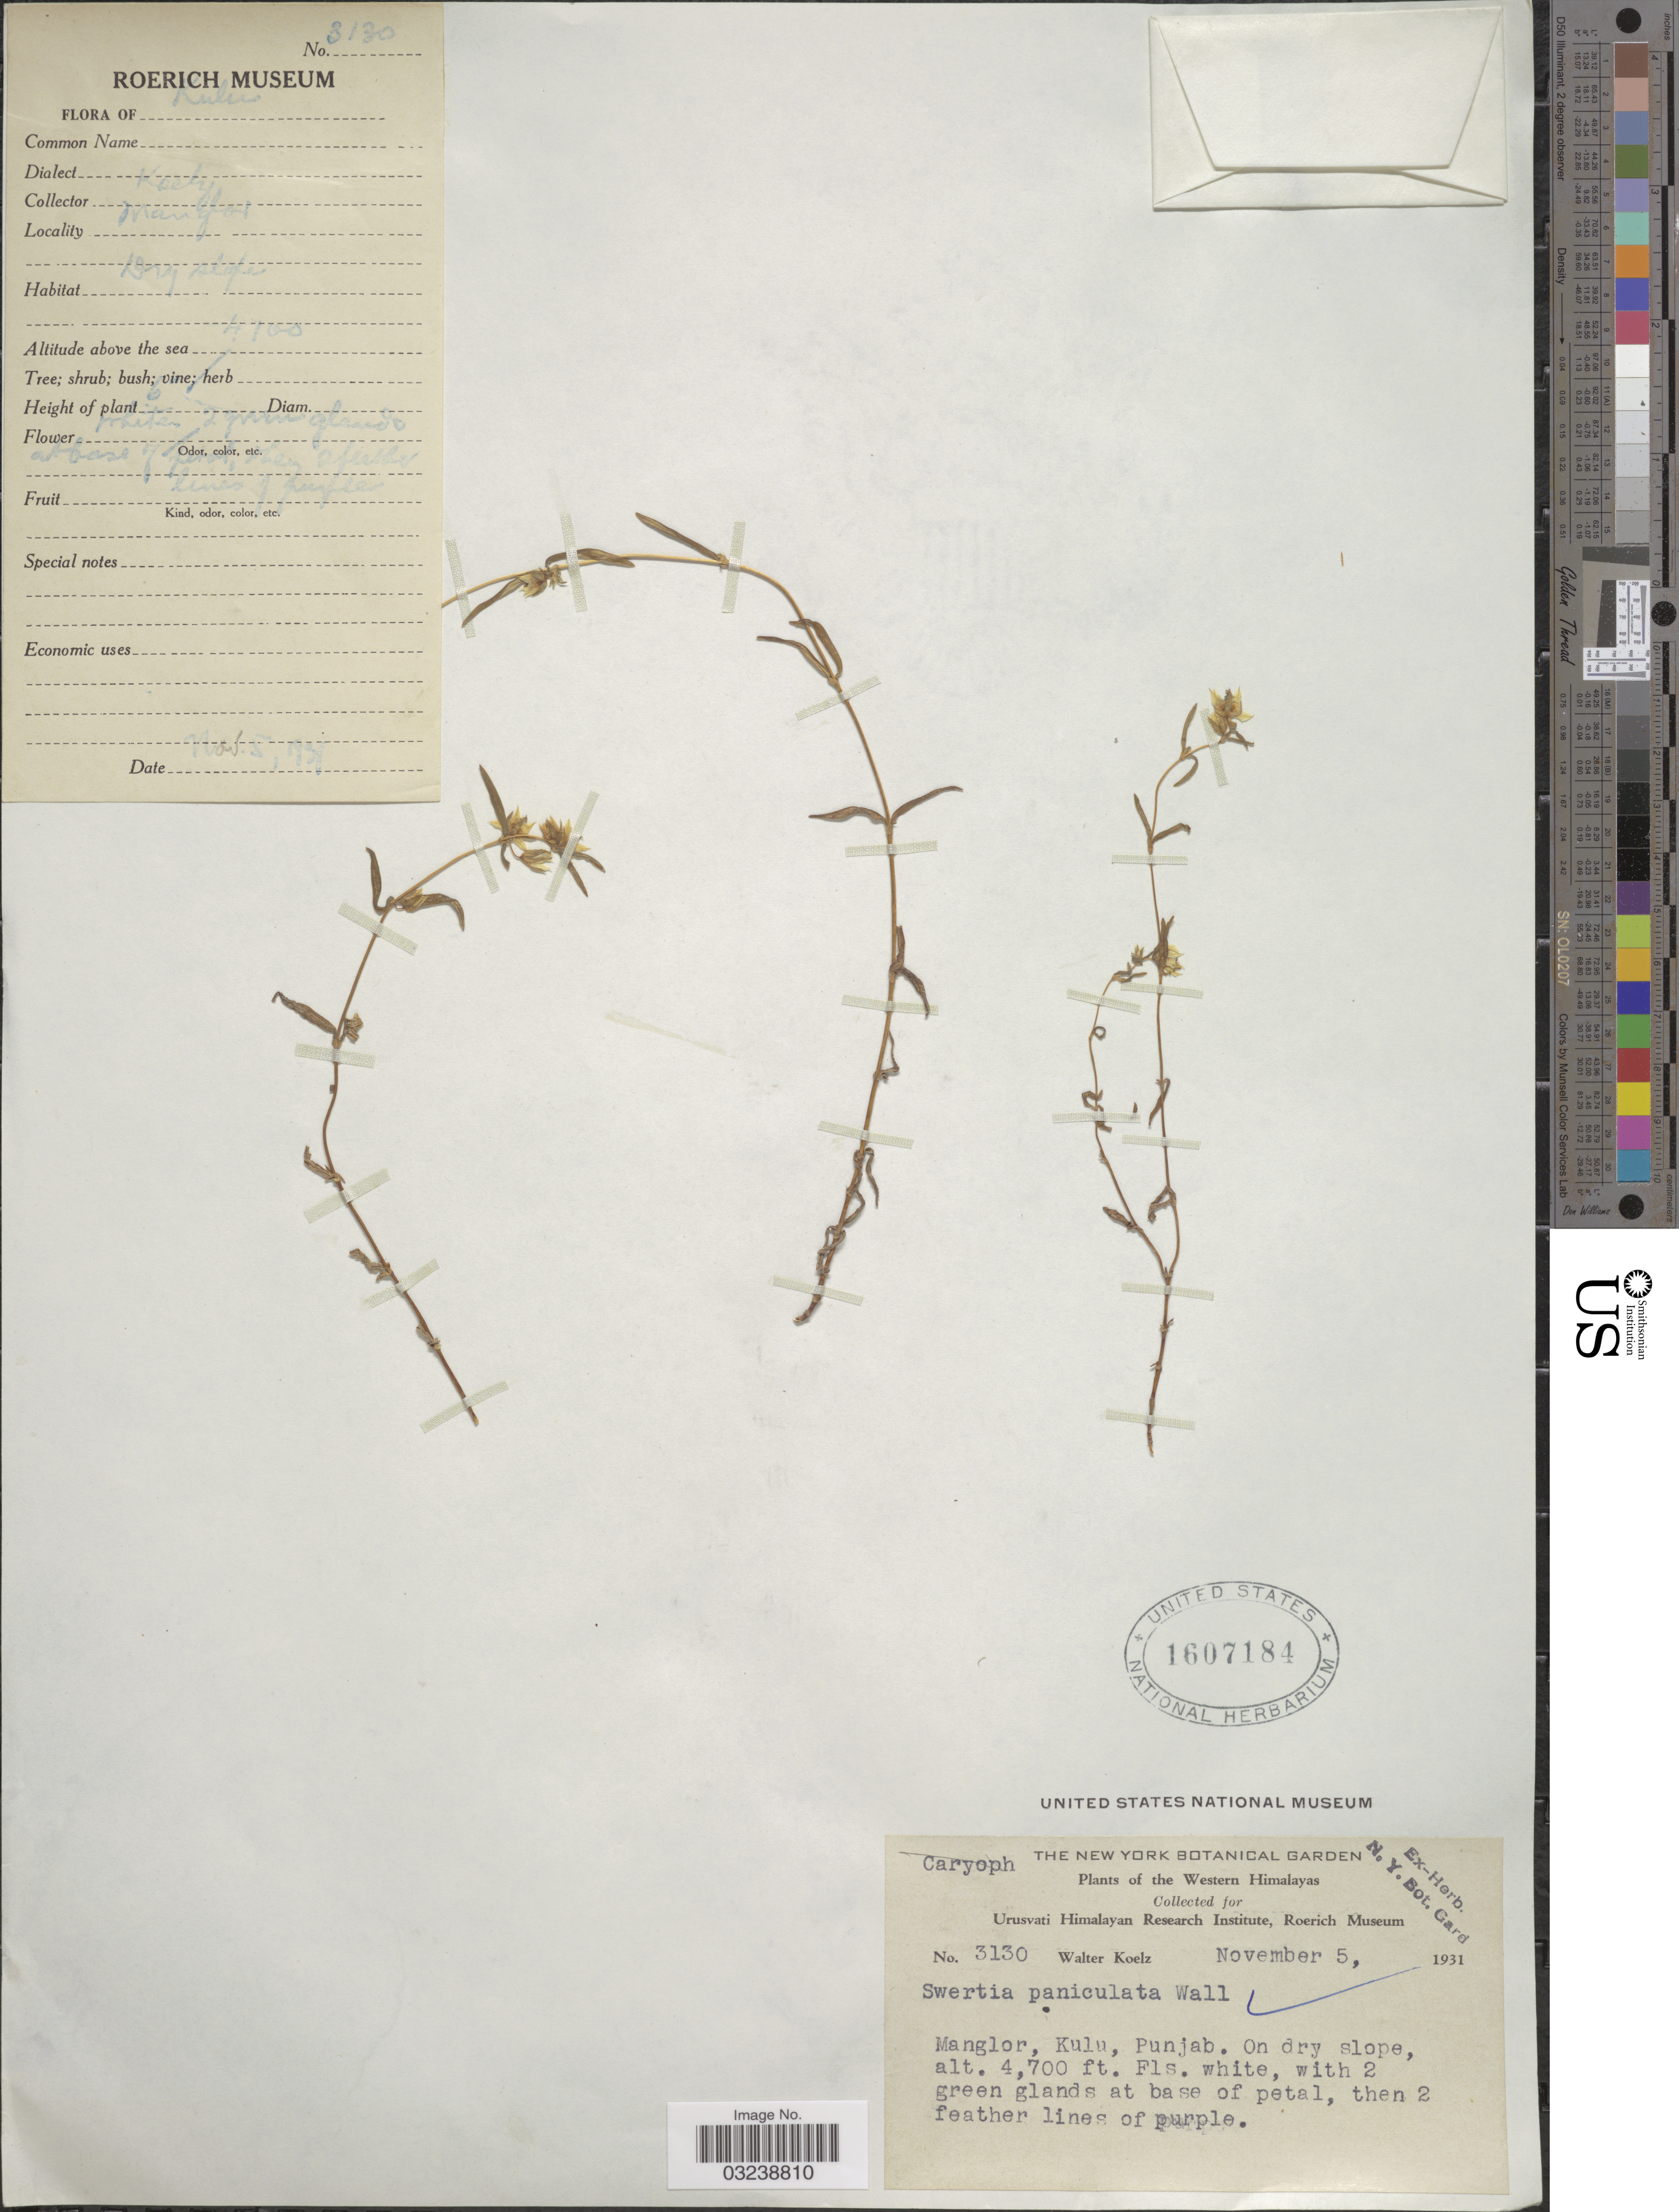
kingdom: Plantae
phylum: Tracheophyta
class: Magnoliopsida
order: Gentianales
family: Gentianaceae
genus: Swertia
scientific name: Swertia paniculata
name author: Wall.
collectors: W. N. Koelz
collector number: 3130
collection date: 1931-11-05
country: India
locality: Western Himalayas. Manglor, Kulu, Punjab.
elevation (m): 1433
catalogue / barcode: US 1607184